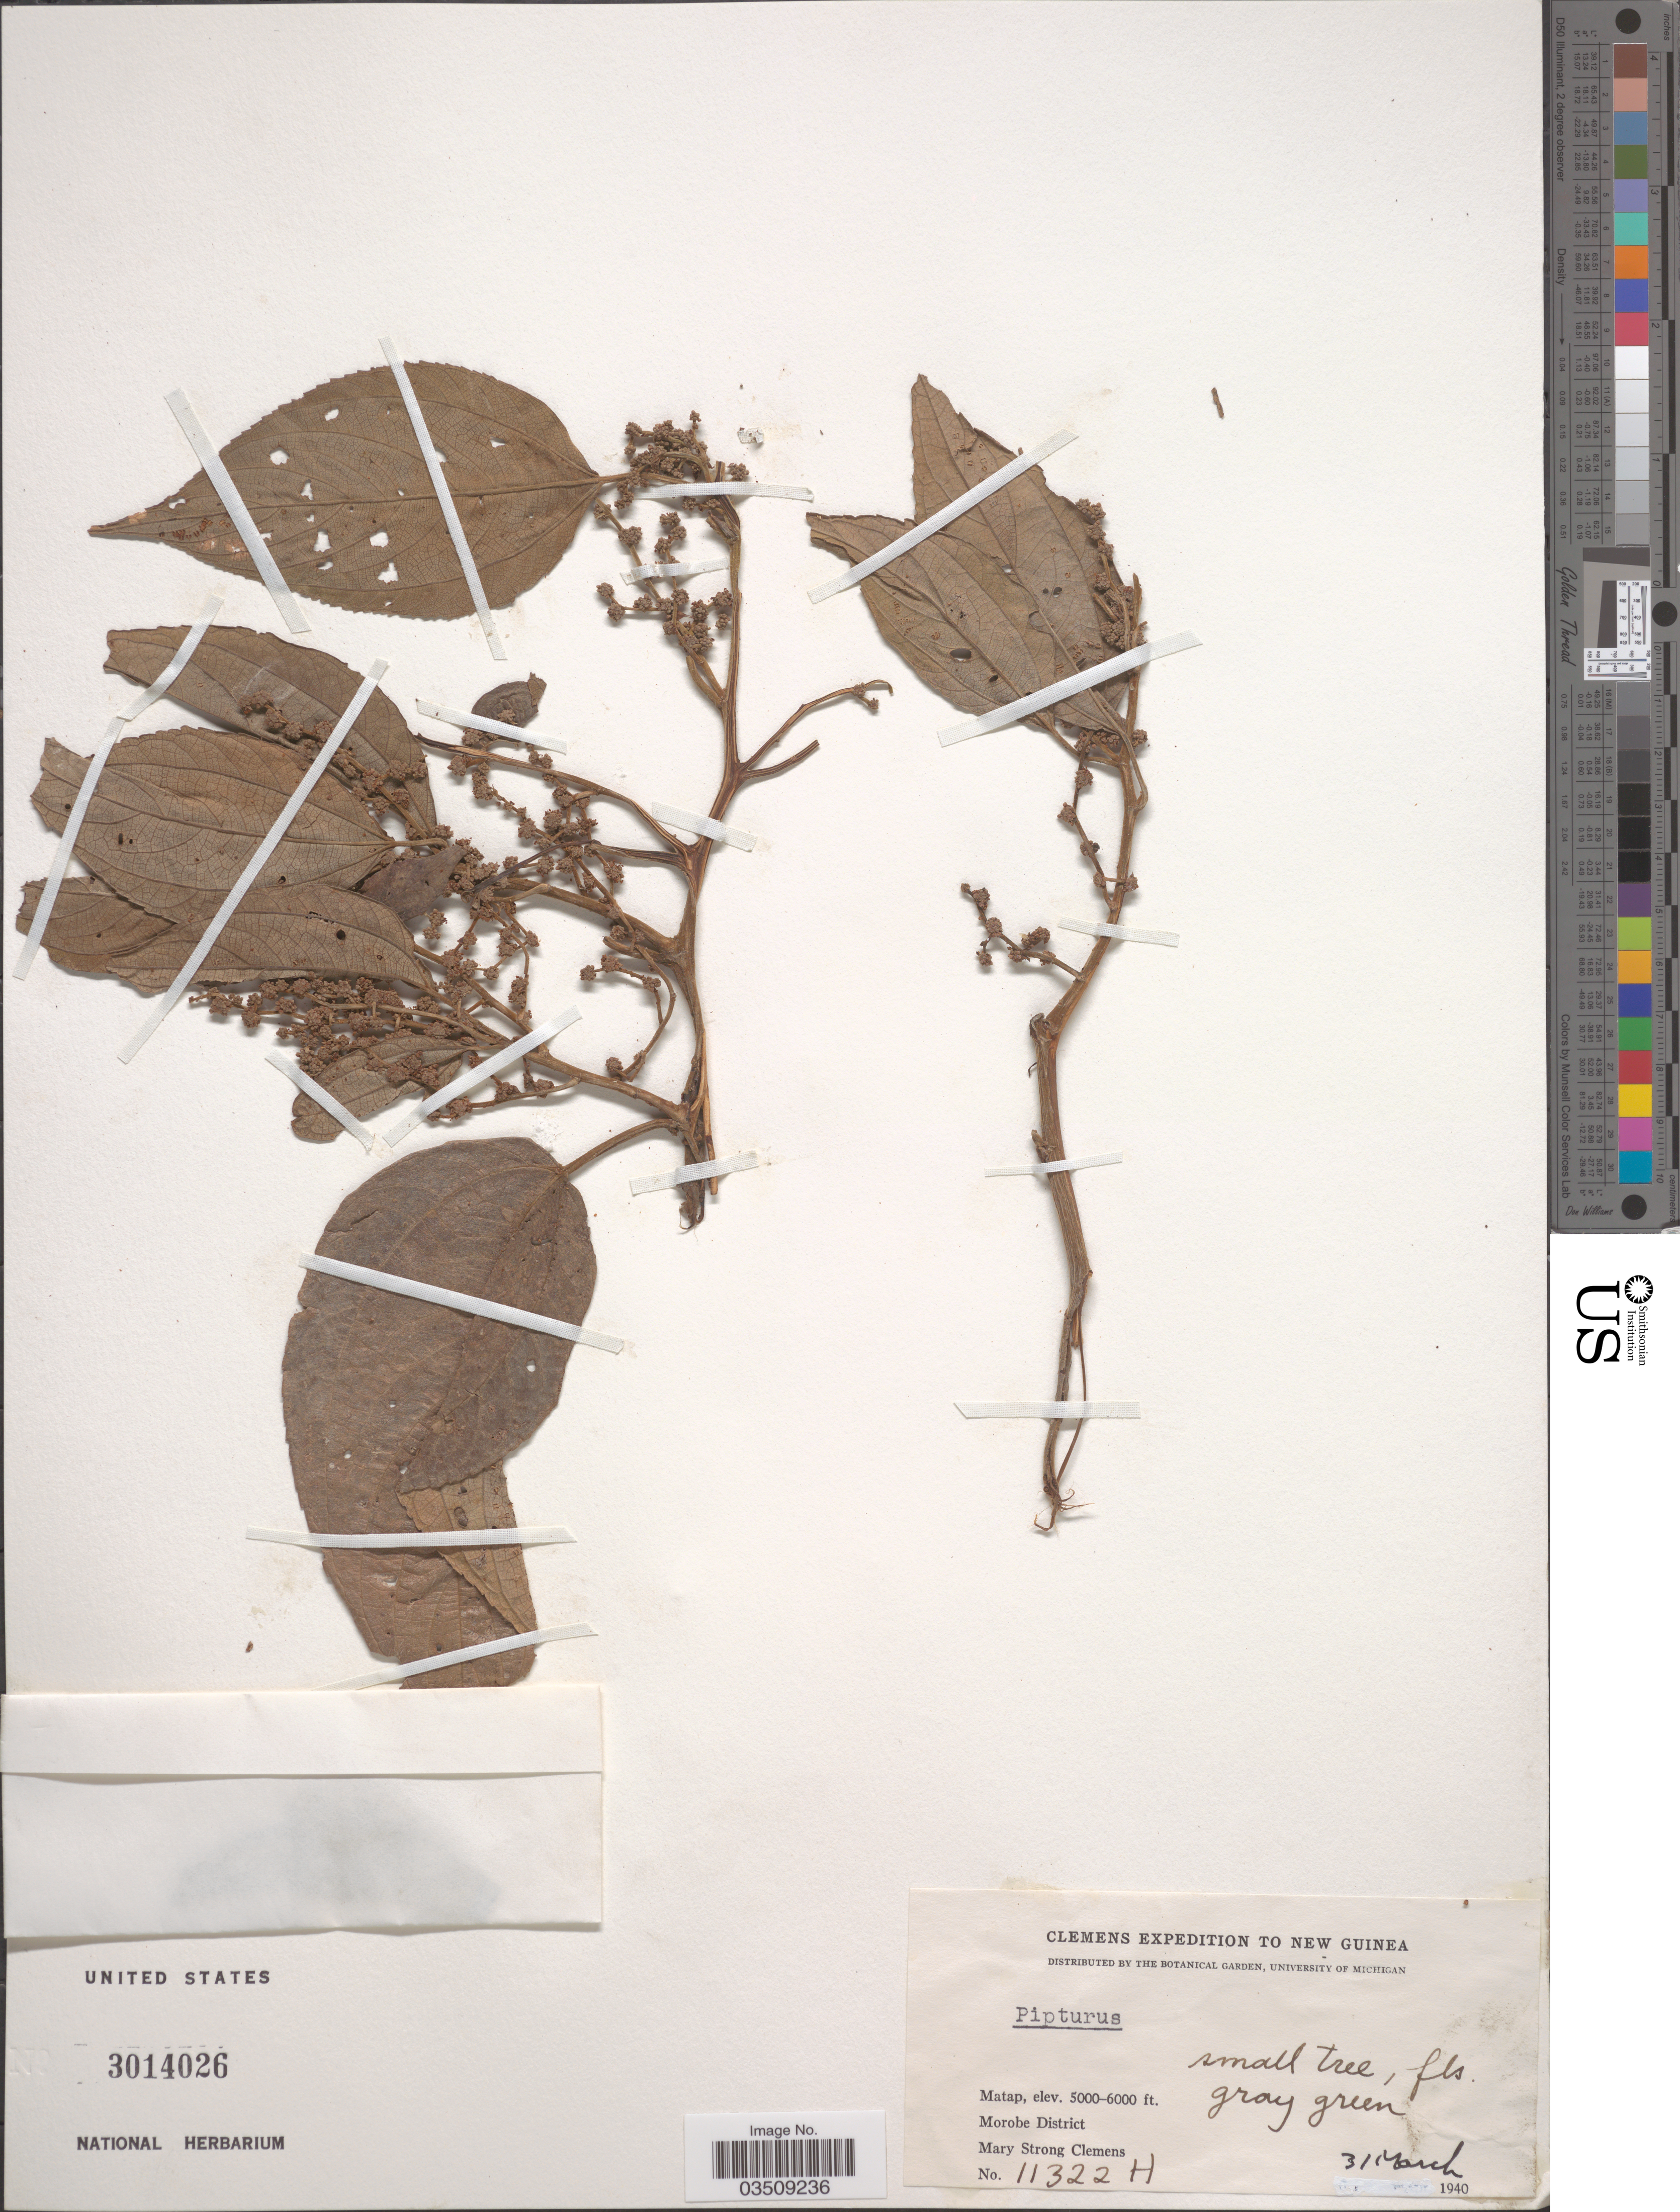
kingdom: Plantae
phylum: Tracheophyta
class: Magnoliopsida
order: Rosales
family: Urticaceae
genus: Pipturus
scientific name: Pipturus sp.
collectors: M. S. Clemens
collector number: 11322H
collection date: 1940-03-31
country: Papua New Guinea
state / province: Morobe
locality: New Guinea. Matap. Morobe District.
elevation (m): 1524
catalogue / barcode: US 3014026